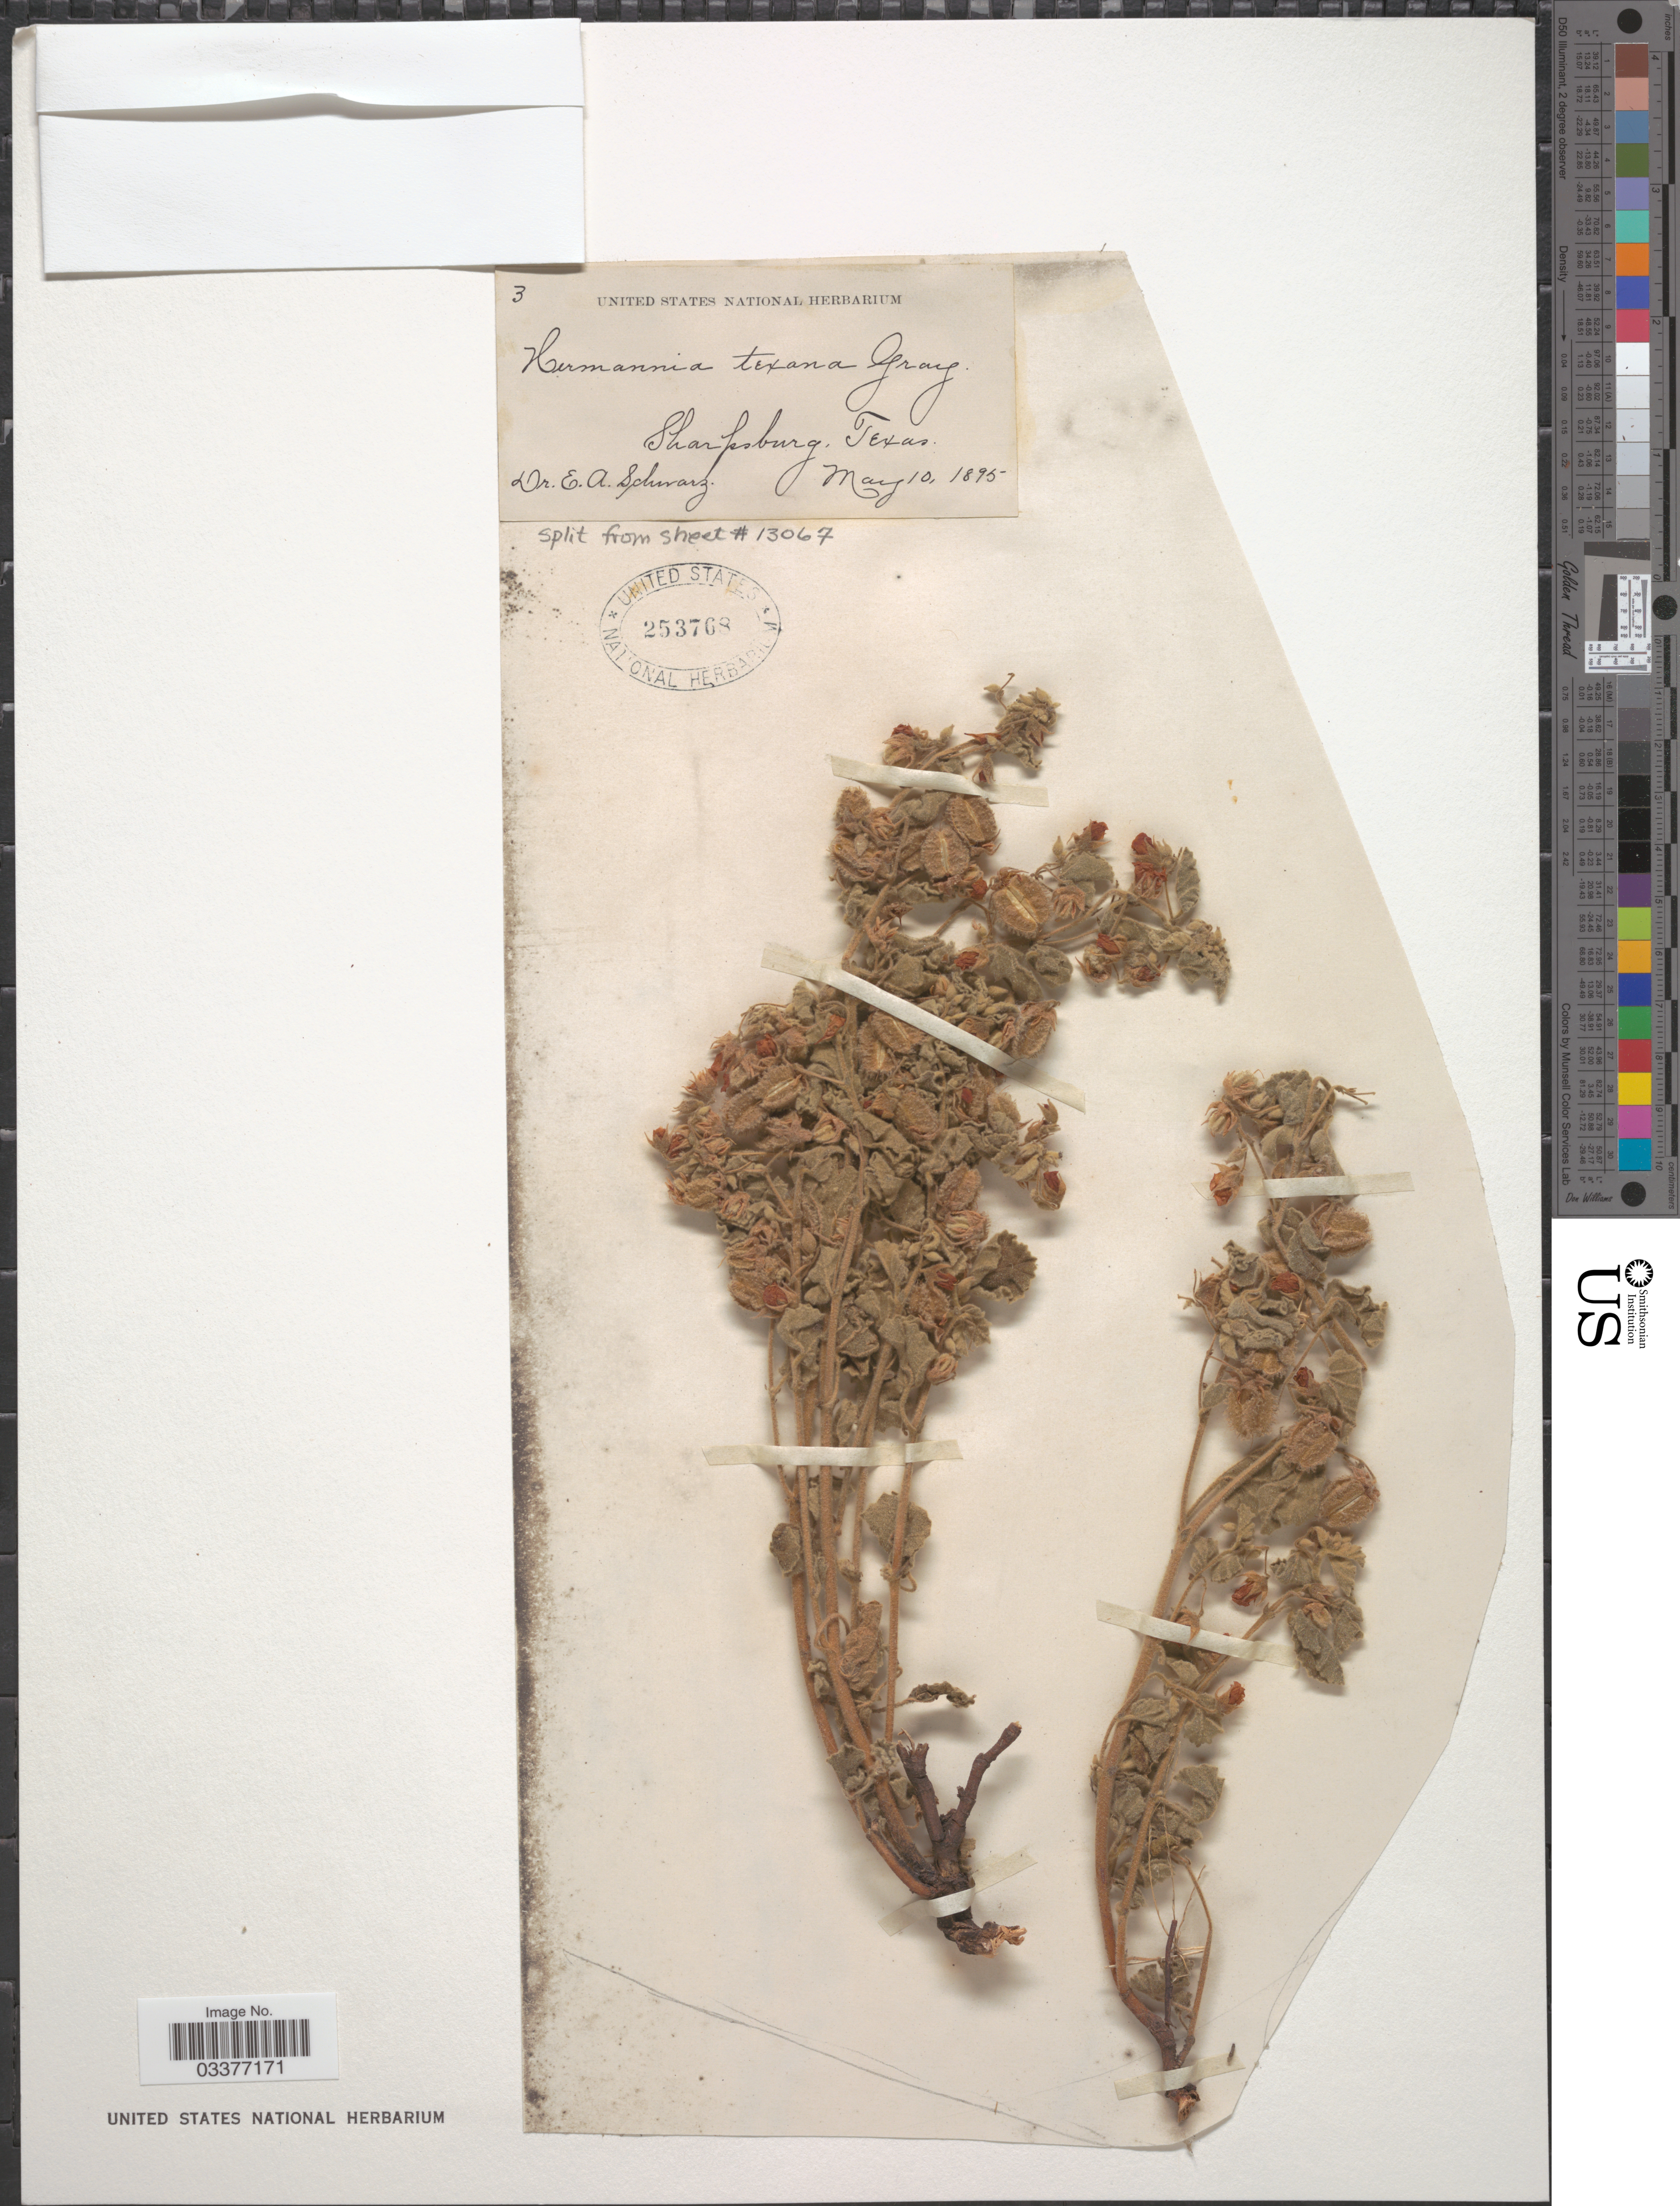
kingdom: Plantae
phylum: Tracheophyta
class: Magnoliopsida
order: Malvales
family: Malvaceae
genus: Hermannia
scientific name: Hermannia texana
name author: A. Gray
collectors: E. Schwarz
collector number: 3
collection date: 1895-05-10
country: United States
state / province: Texas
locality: Sharpsburg.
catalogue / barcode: US 253768